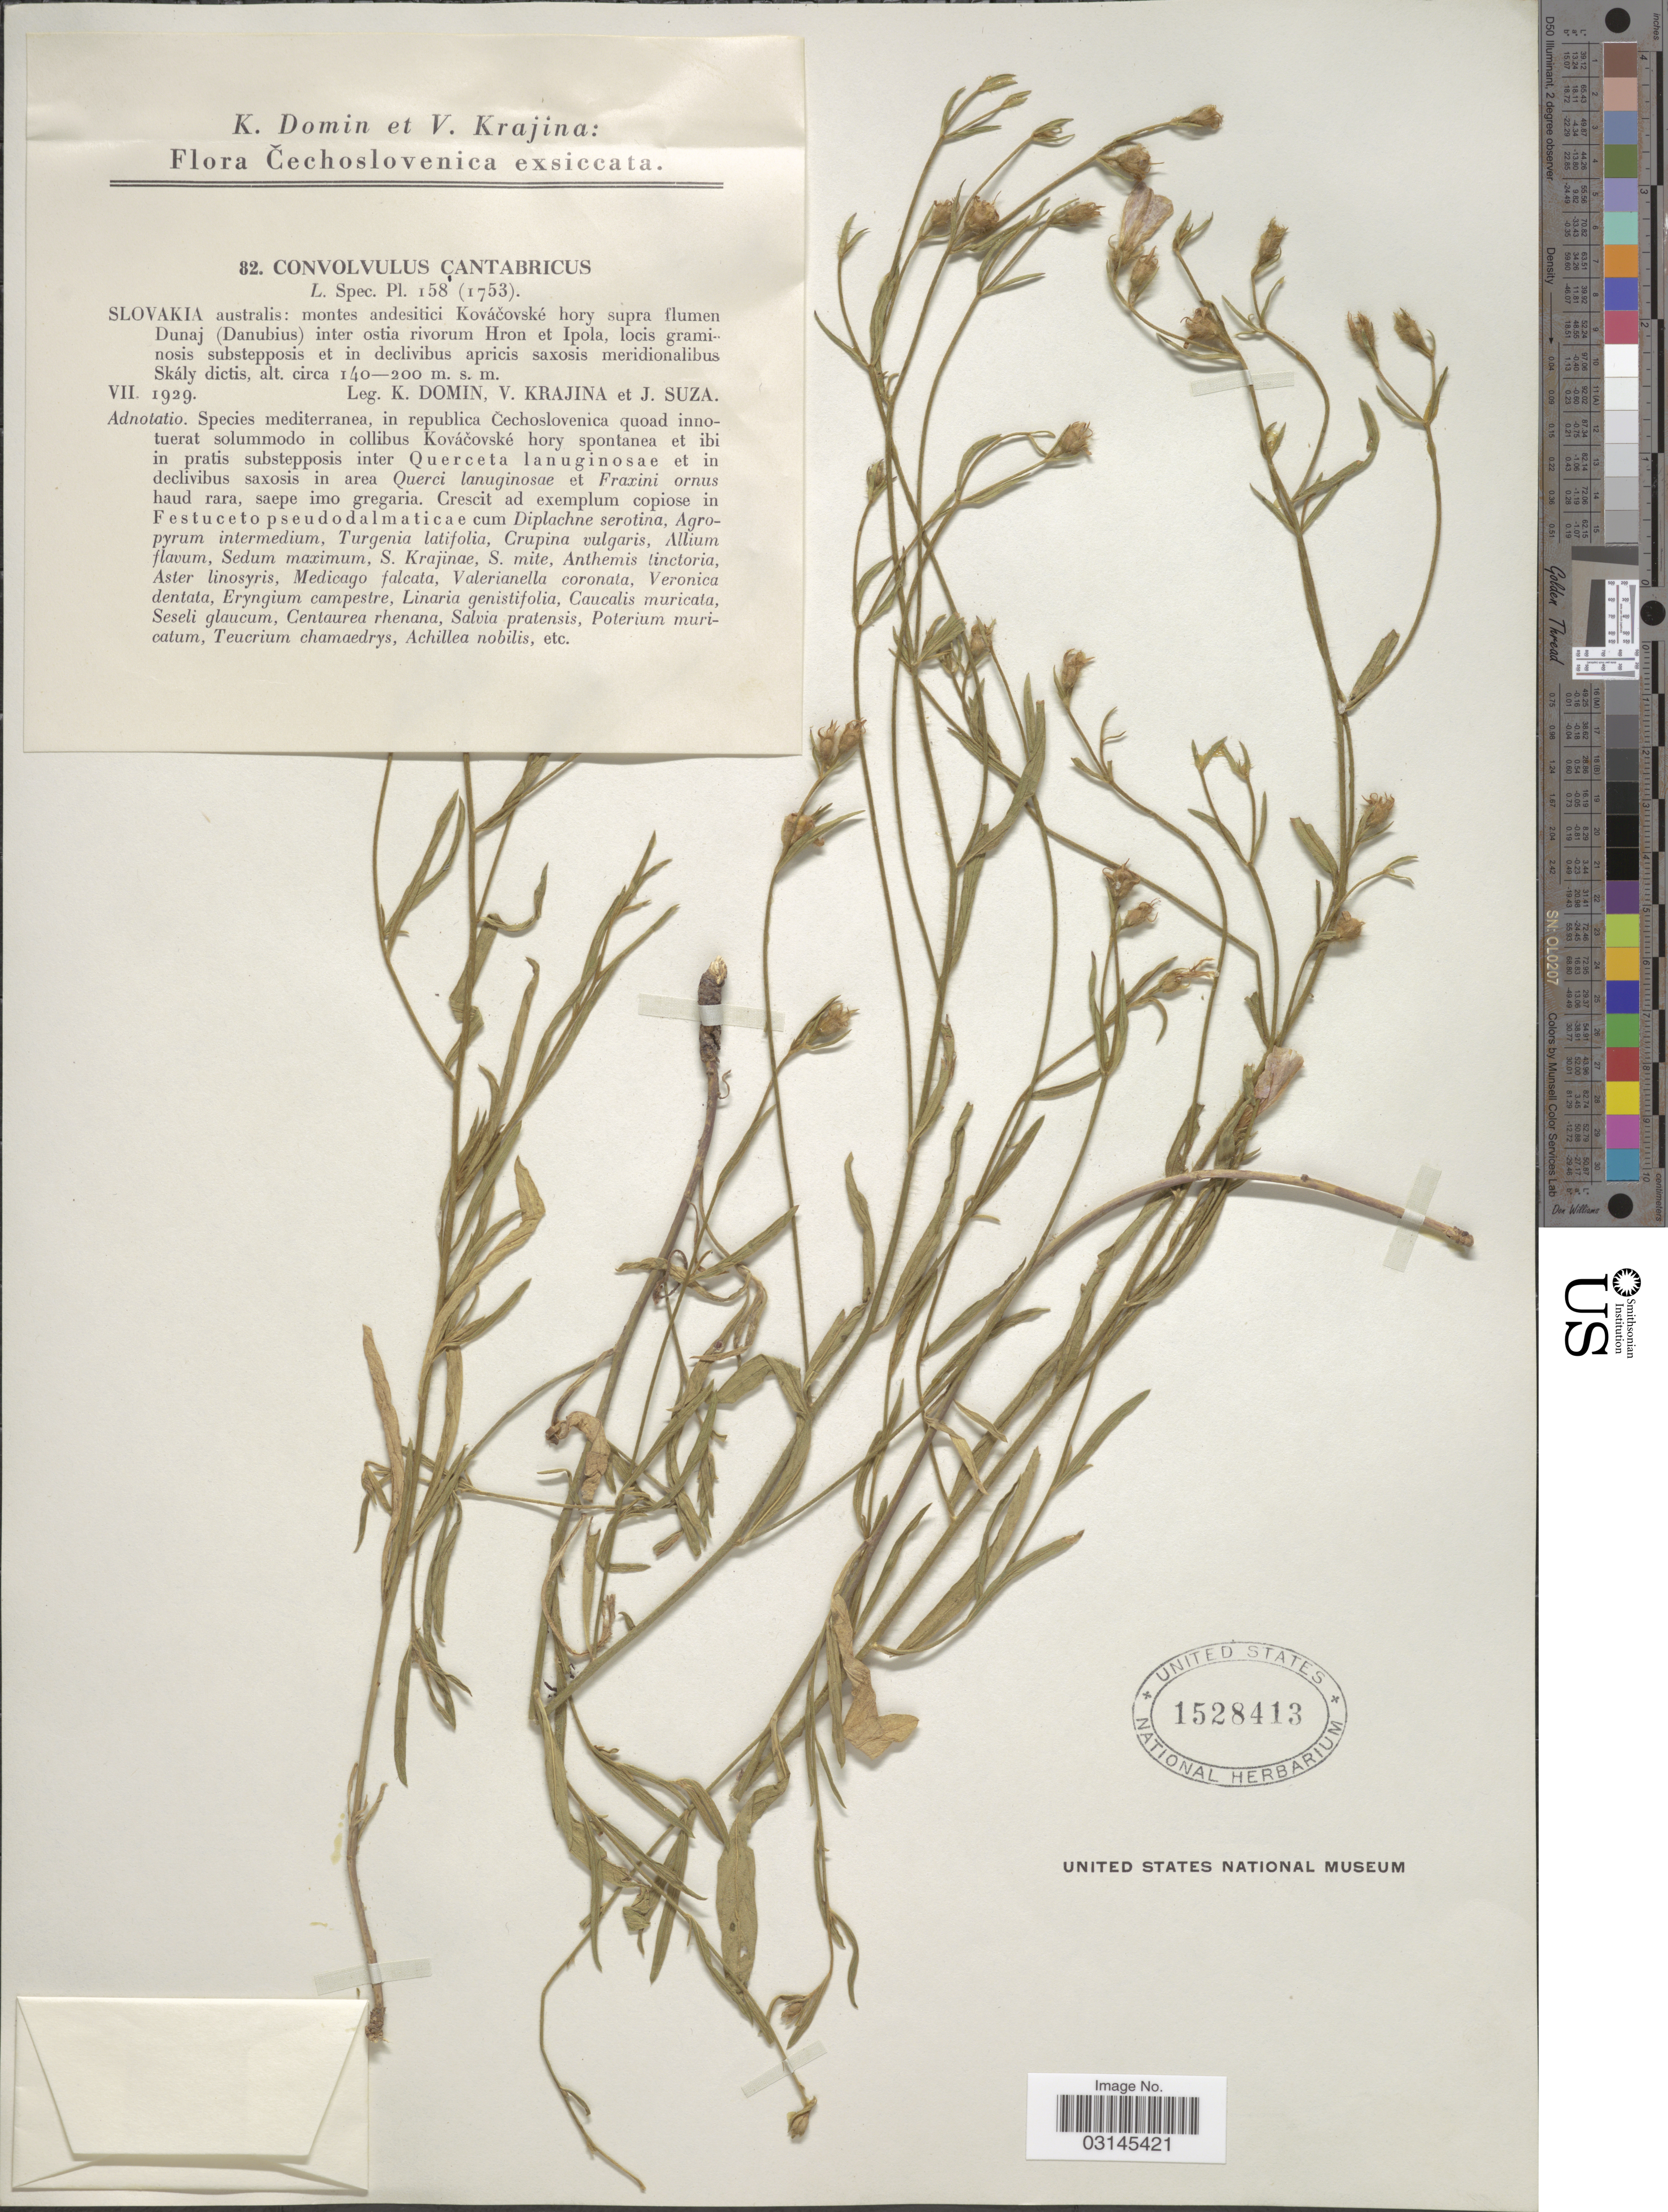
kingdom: Plantae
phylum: Tracheophyta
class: Magnoliopsida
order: Solanales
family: Convolvulaceae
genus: Convolvulus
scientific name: Convolvulus cantabrica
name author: L.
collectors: K. Domin, V. Krajina & J. Suza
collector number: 82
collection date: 1929-07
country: Slovakia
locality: Čechoslovenica. Slovakia australis: montes andesitici Kováčovské hory supra flumen Dunaj (Danubius) inter ostia rivorum Hron et Ipola, locis graminosis substepposis et in declivibus apricis saxosis meridionalibus Skály dictis.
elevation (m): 140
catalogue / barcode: US 1528413